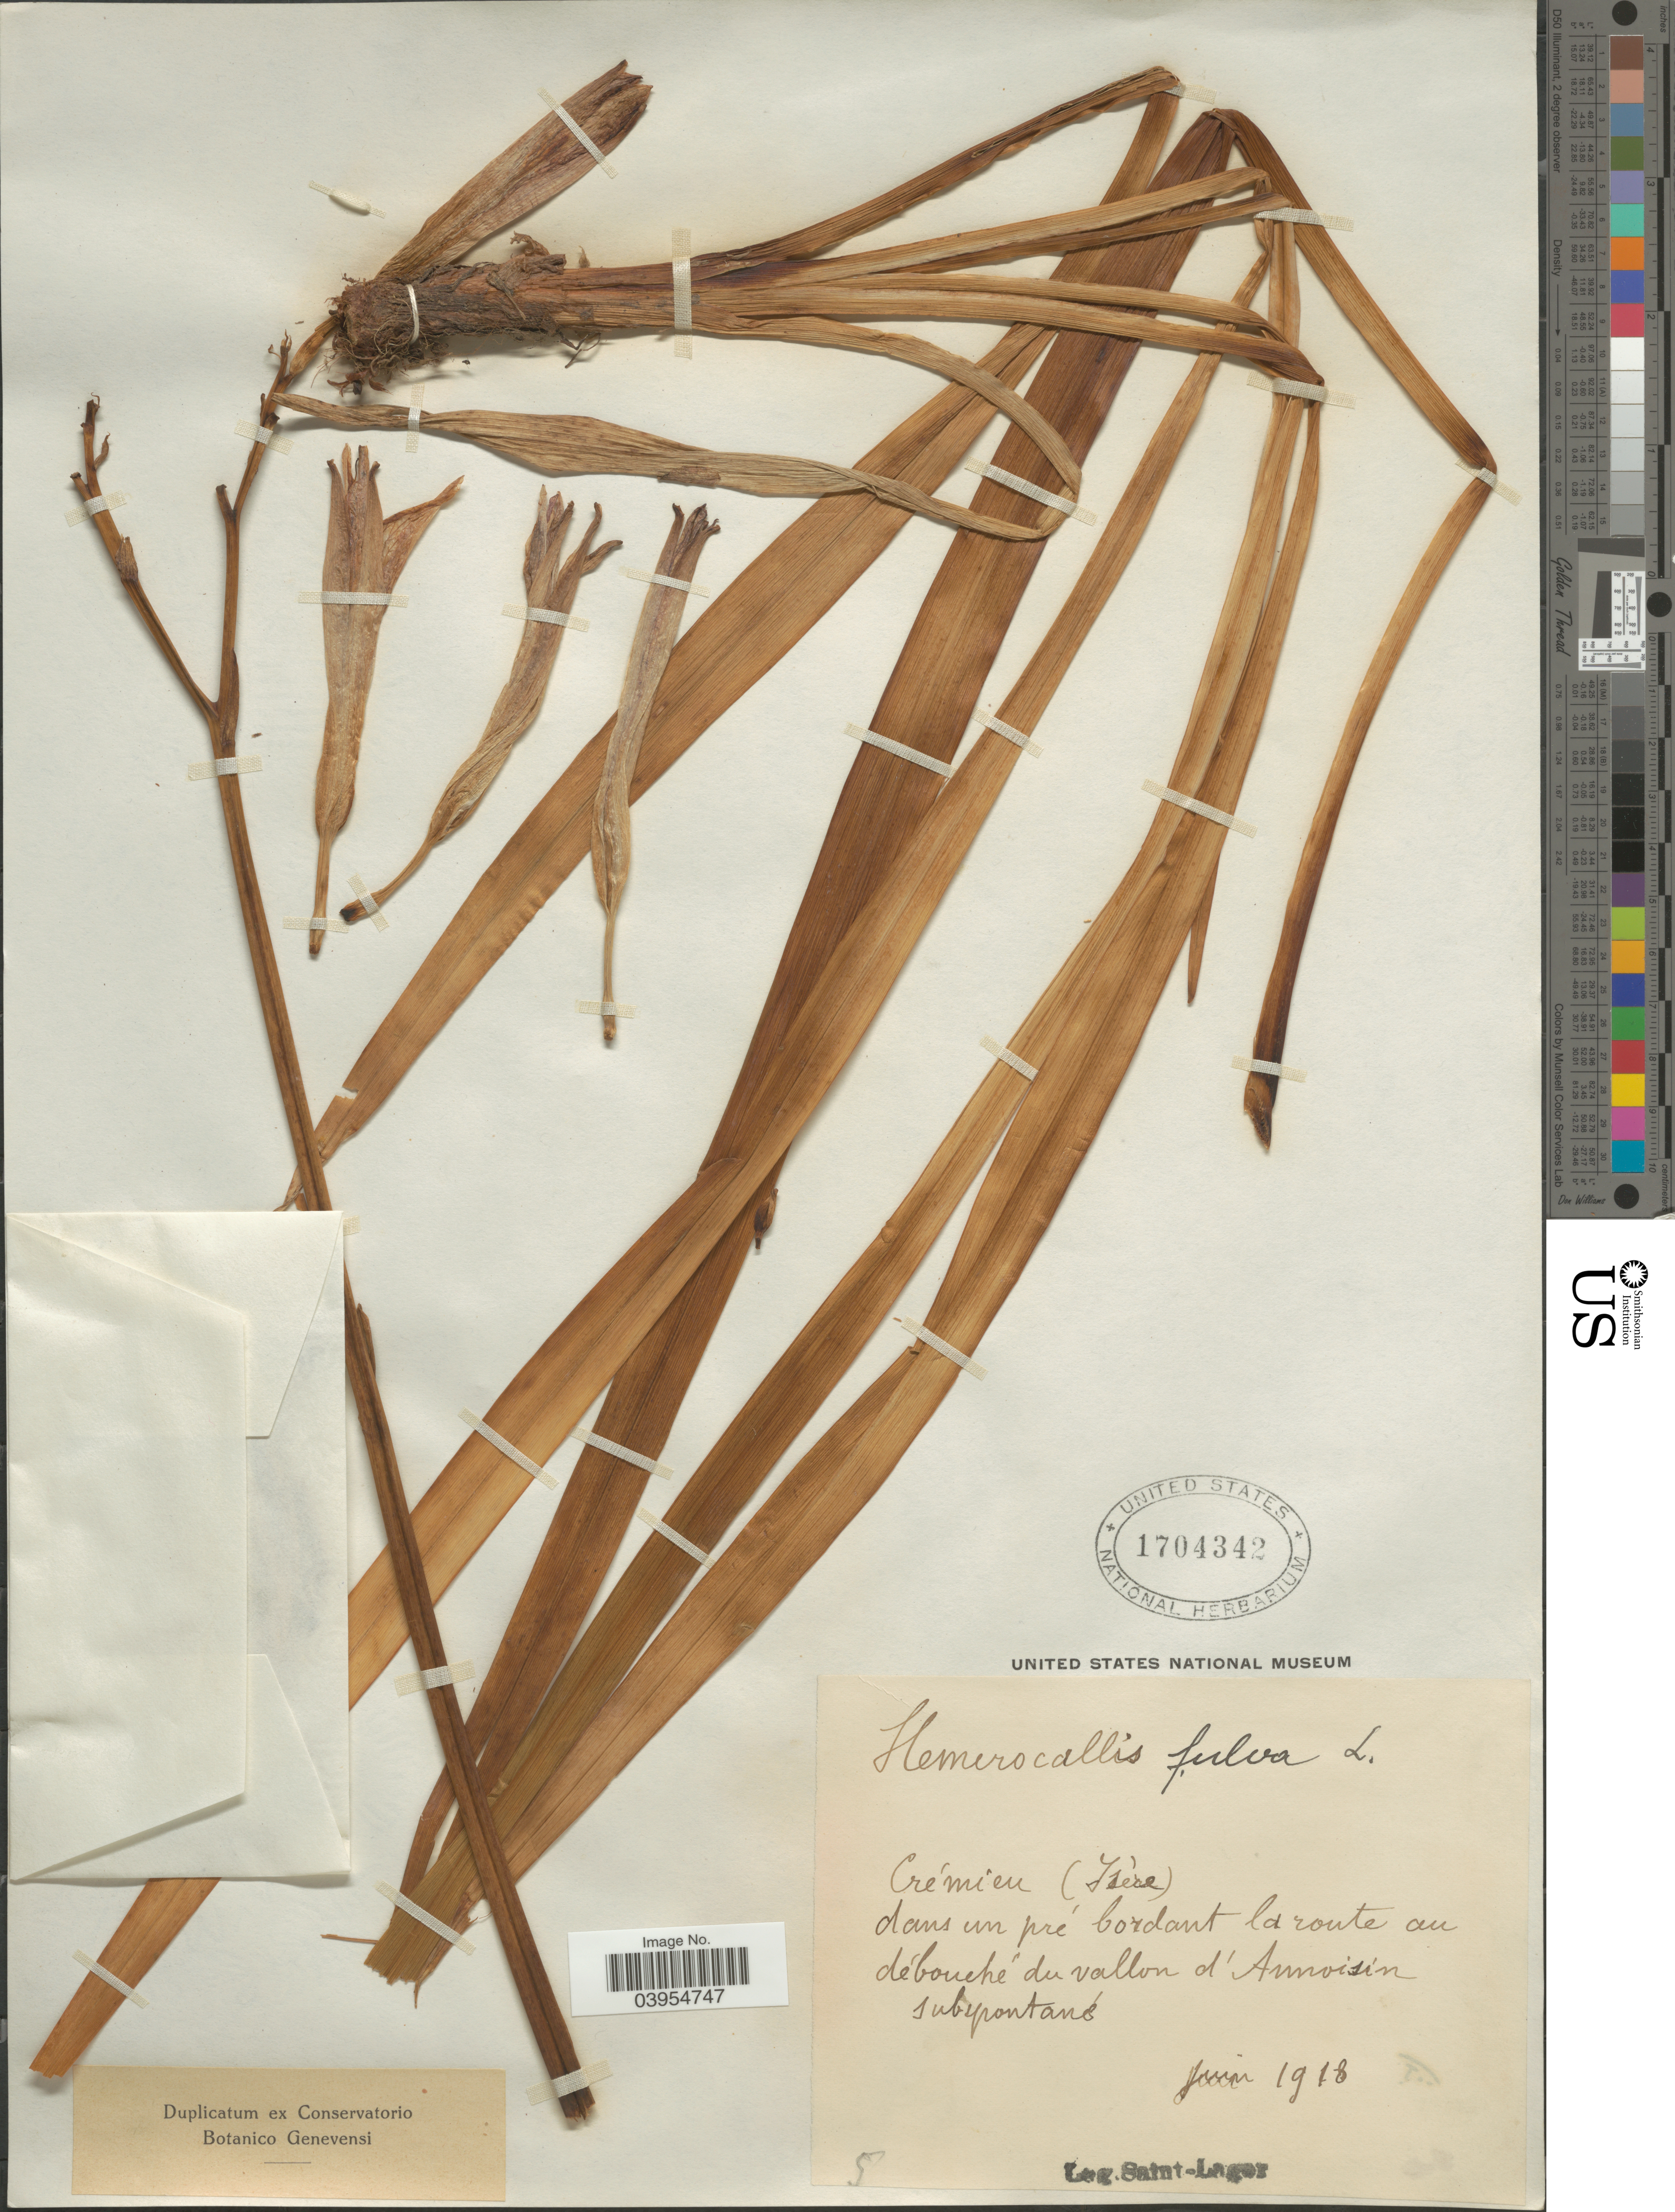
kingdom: Plantae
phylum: Tracheophyta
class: Liliopsida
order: Asparagales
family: Asphodelaceae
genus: Hemerocallis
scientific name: Hemerocallis fulva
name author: L.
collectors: Saint-Lager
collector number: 5?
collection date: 1918-06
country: France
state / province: Auvergne-Rhône-Alpes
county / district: Isère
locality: Crémieu (Isère) dans un pré bordant la route au débouché du vallon d'Annoisin subepontané.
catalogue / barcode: US 1704342